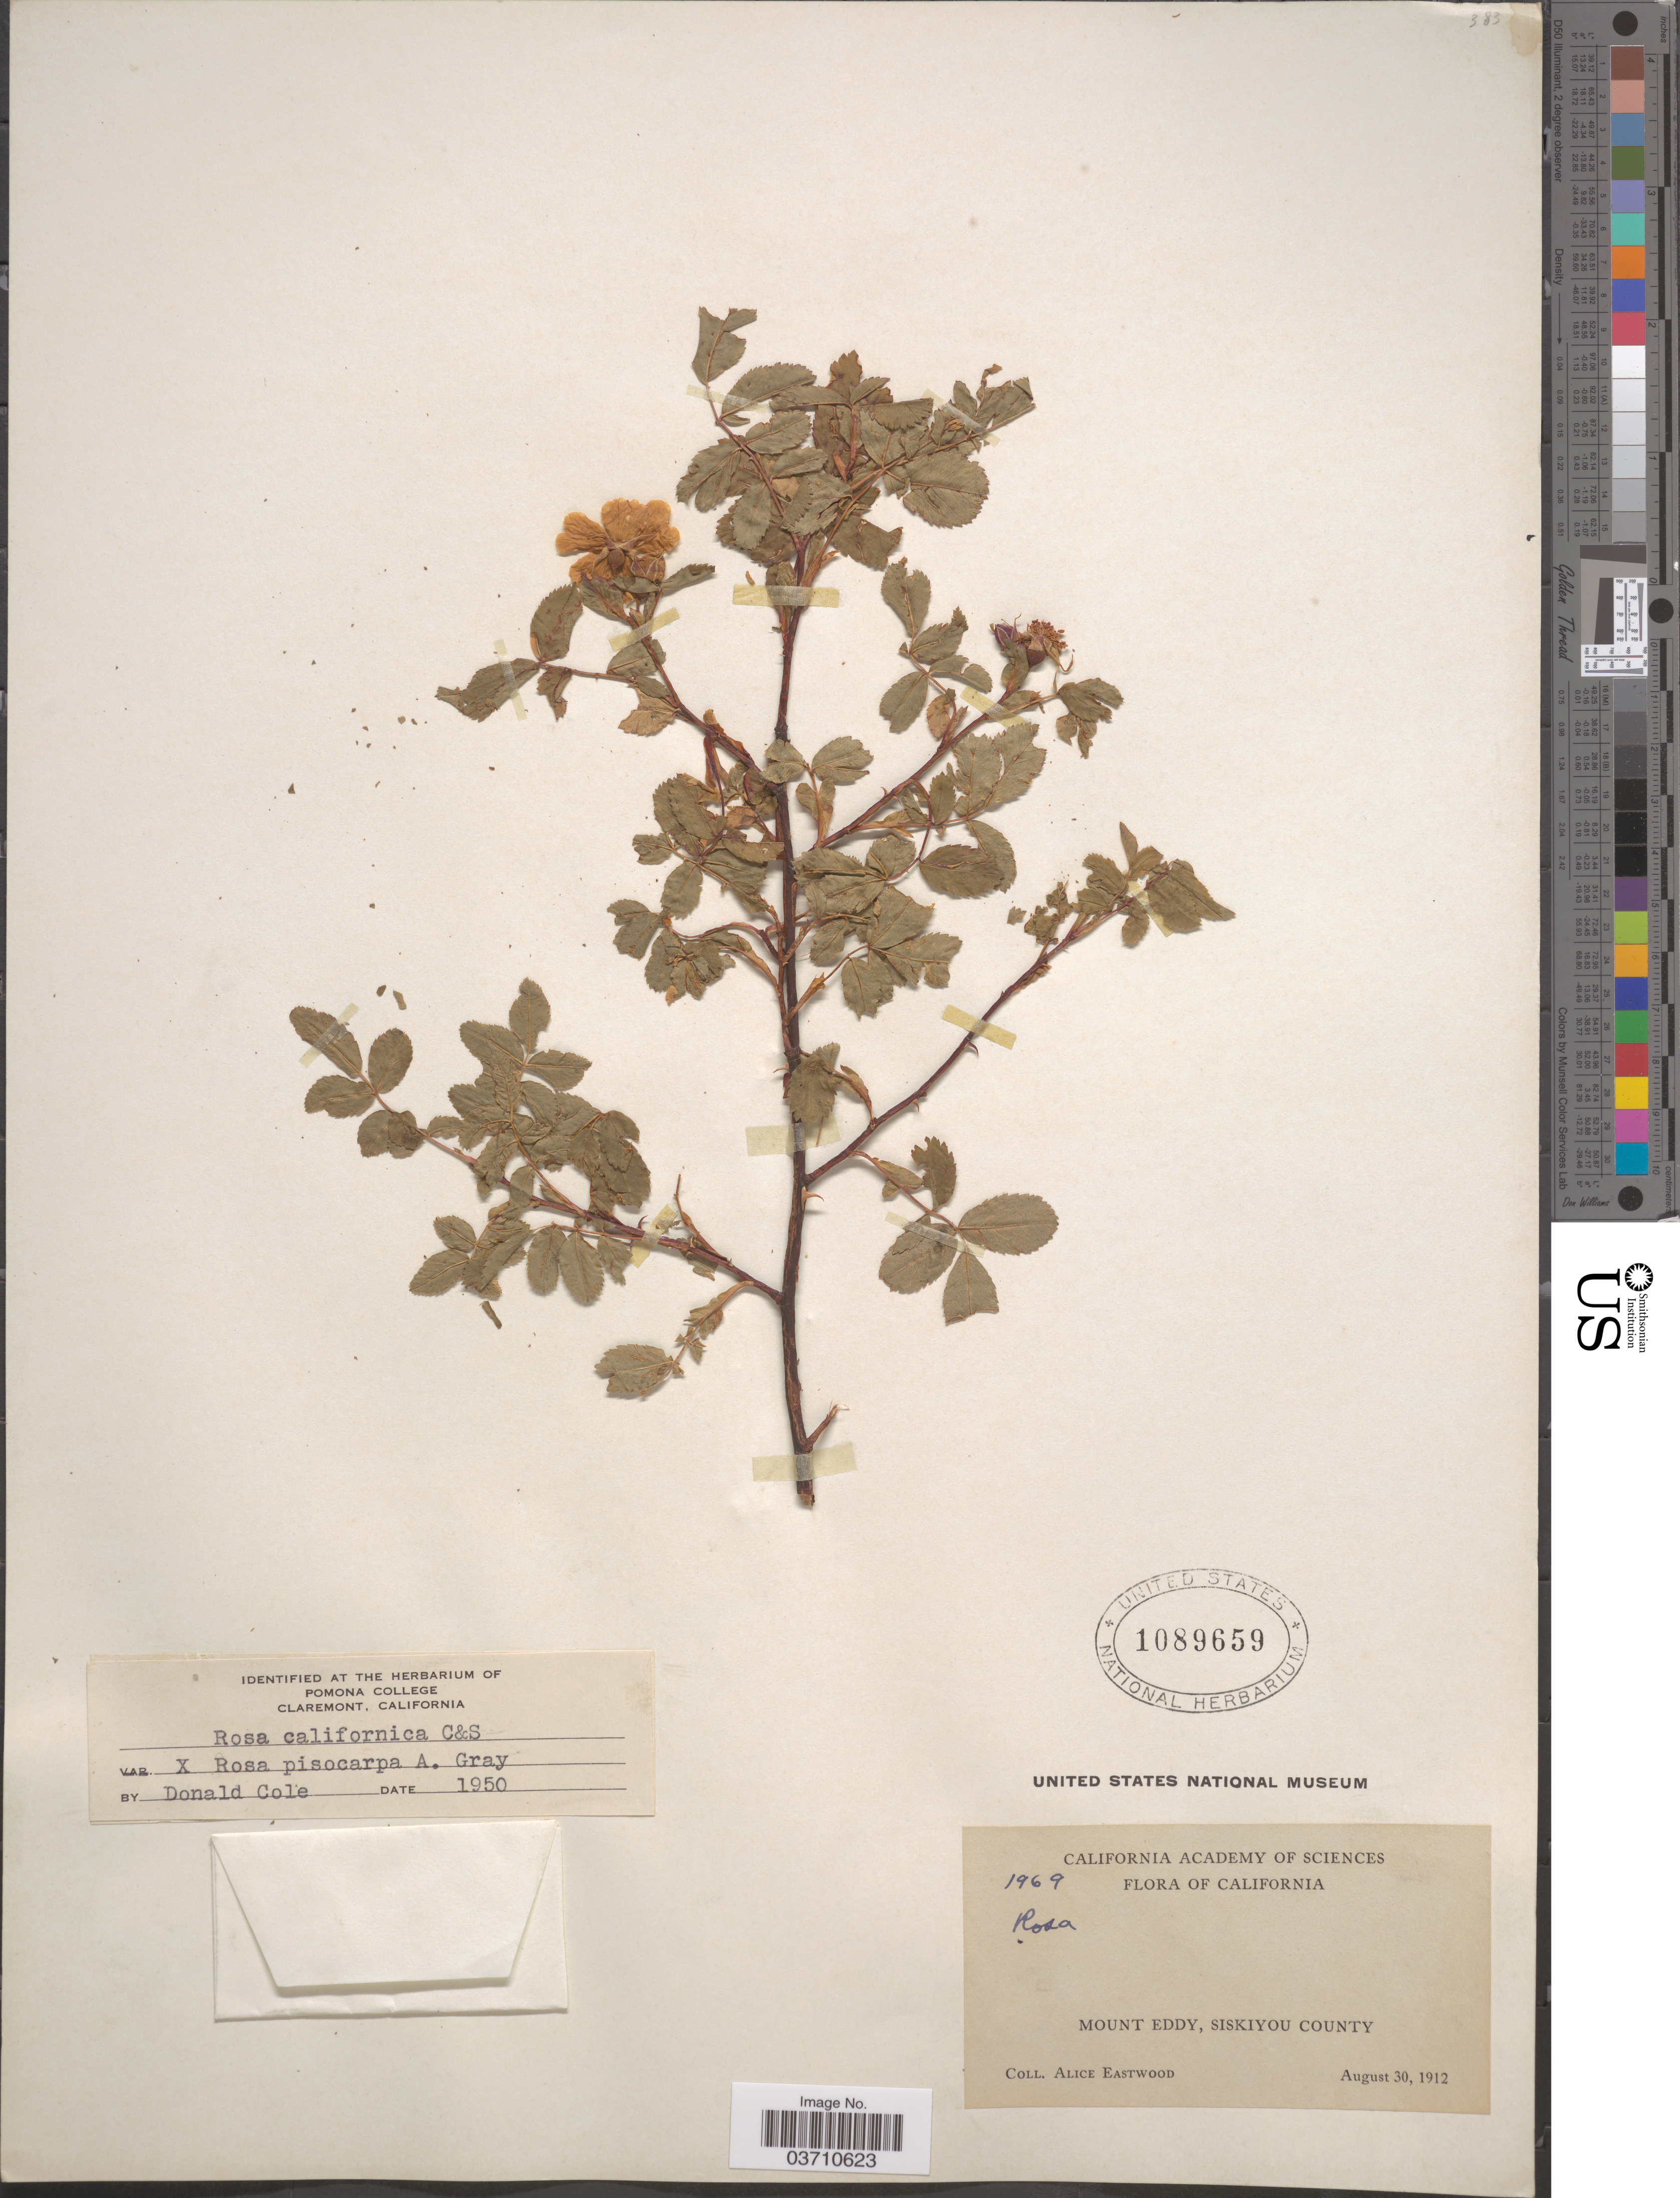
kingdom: Plantae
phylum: Tracheophyta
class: Magnoliopsida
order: Rosales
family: Rosaceae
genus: Rosa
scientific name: Rosa californica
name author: Cham. & Schltdl.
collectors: A. Eastwood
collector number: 1969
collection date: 1912-08-30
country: United States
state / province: California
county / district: Siskiyou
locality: Mount Eddy, Siskiyou County.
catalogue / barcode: US 1089659